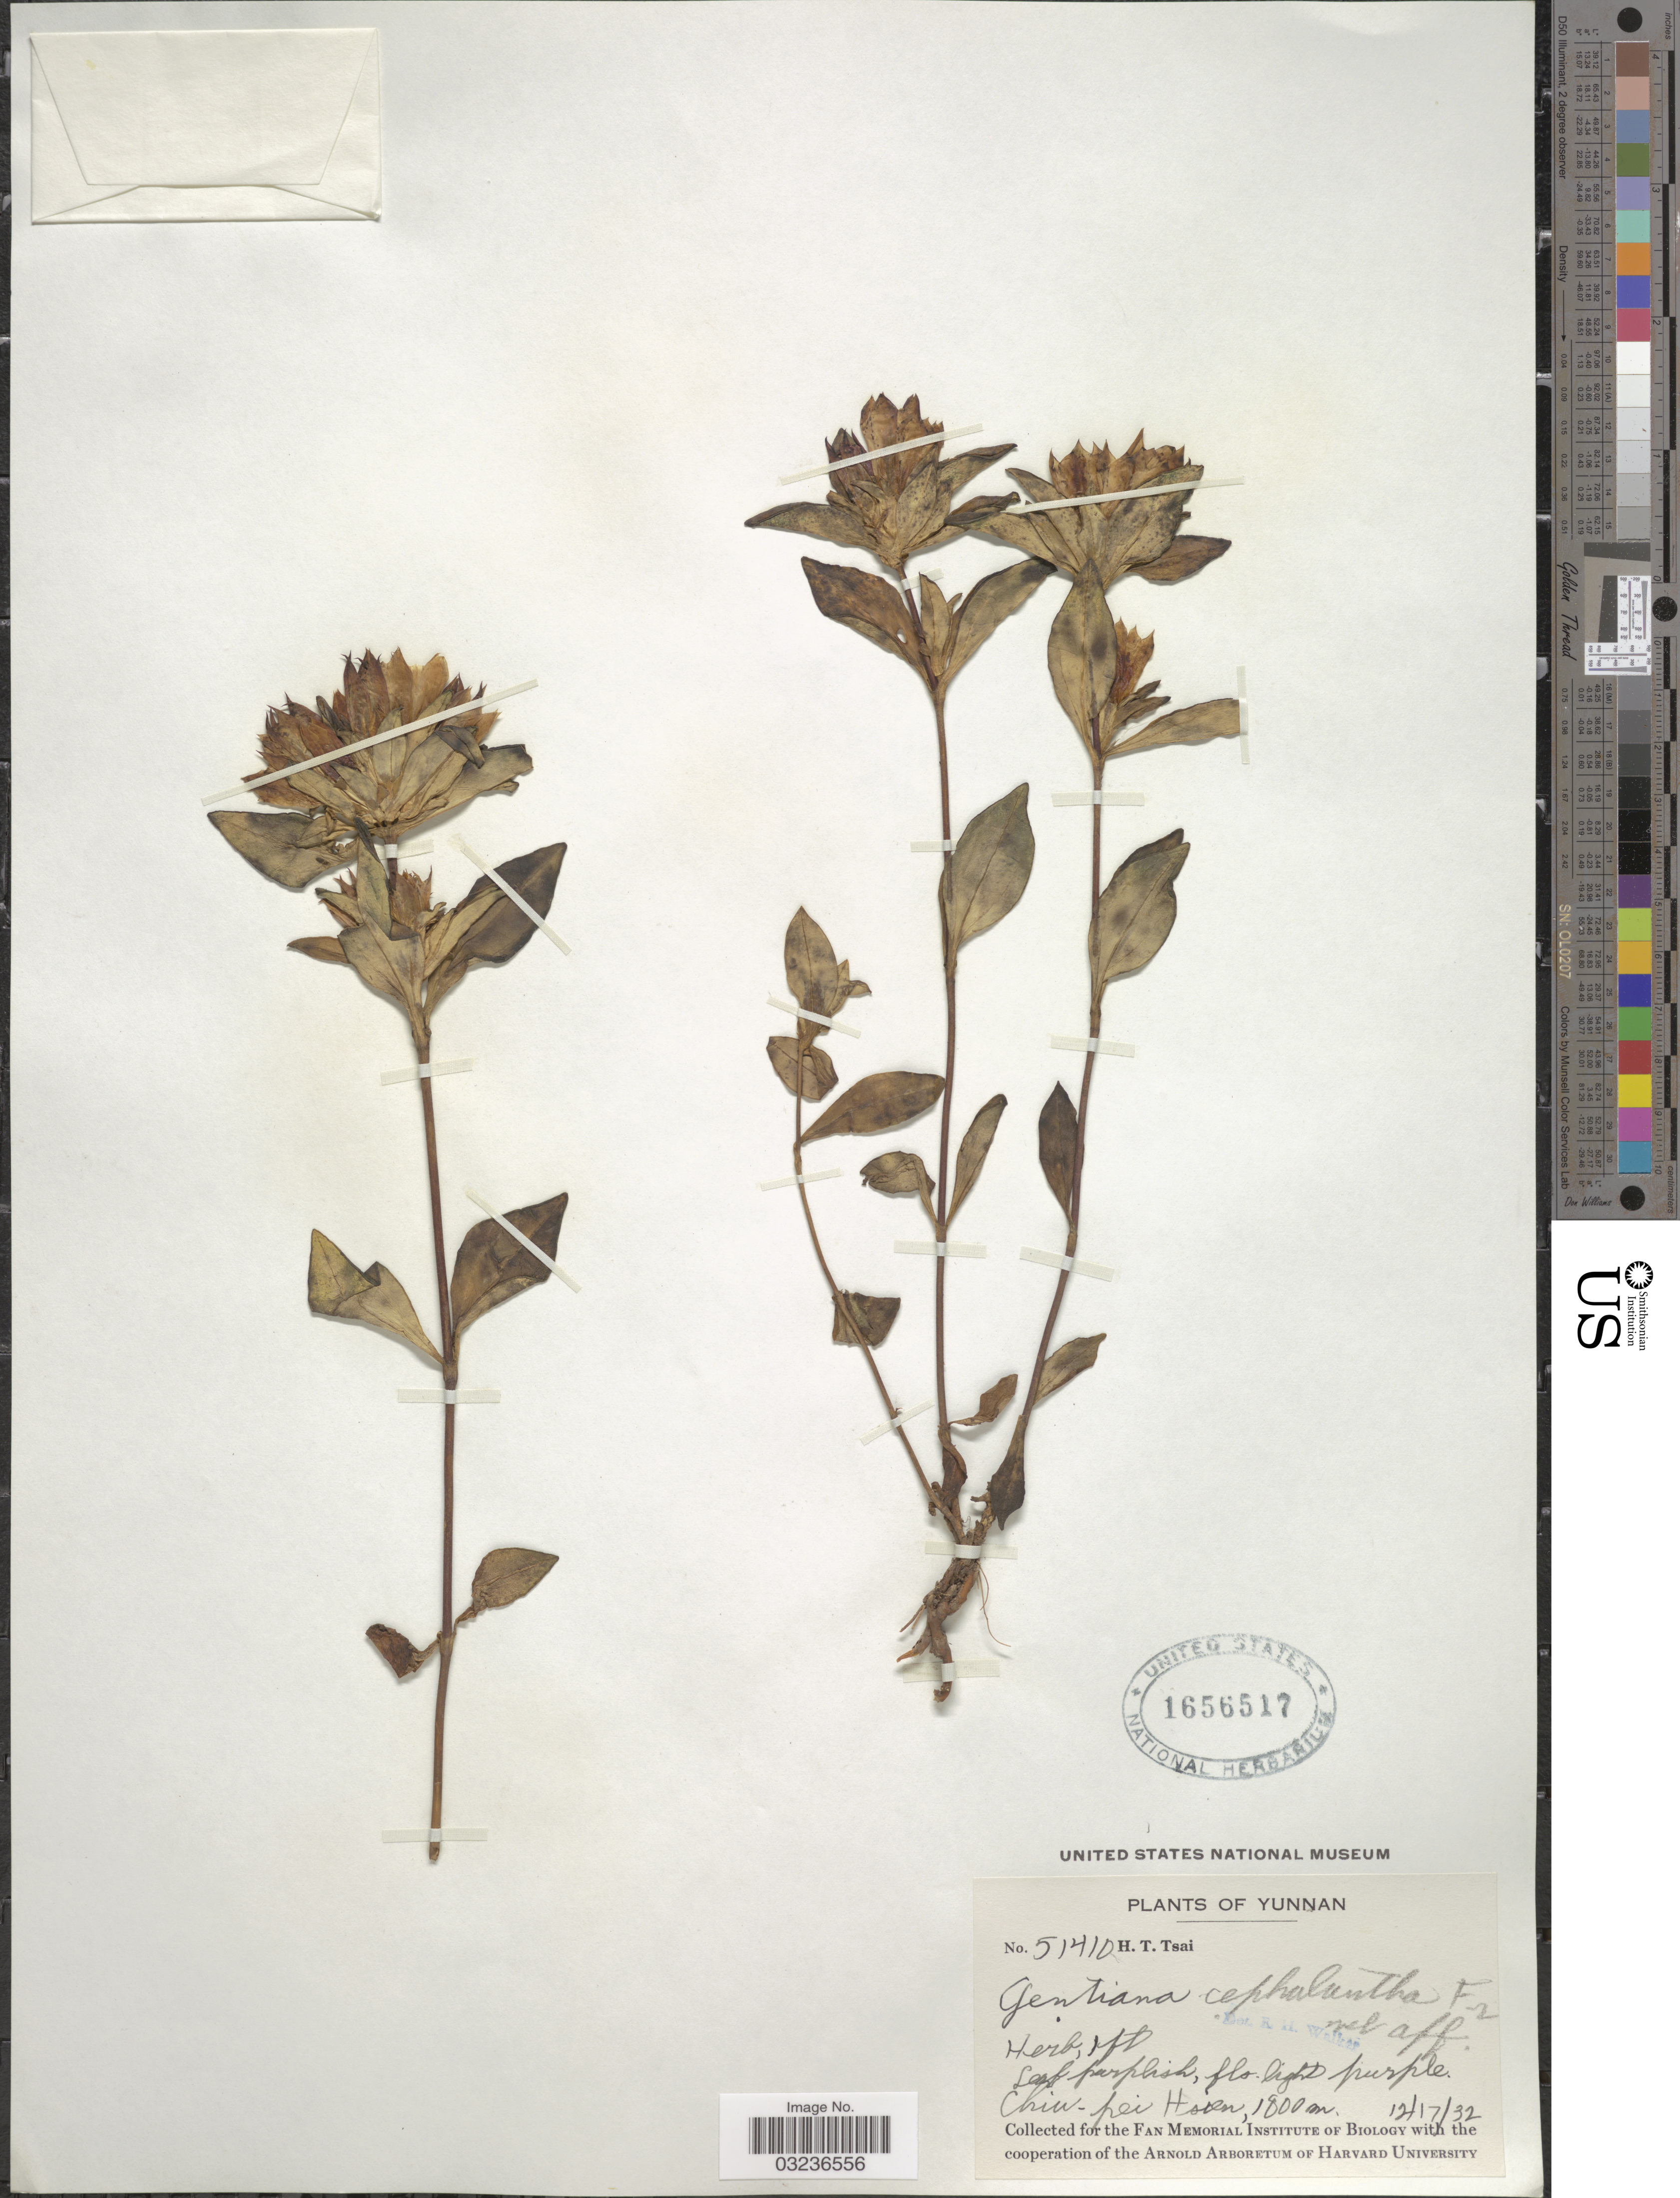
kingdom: Plantae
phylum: Tracheophyta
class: Magnoliopsida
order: Gentianales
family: Gentianaceae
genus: Gentiana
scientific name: Gentiana cephalantha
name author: Franch.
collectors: H. Tsai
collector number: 51410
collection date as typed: Transcribed d/m/y: 17/12/32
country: China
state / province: Yunnan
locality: Chiu-pei Hsien.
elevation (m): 1800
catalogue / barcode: US 1656517